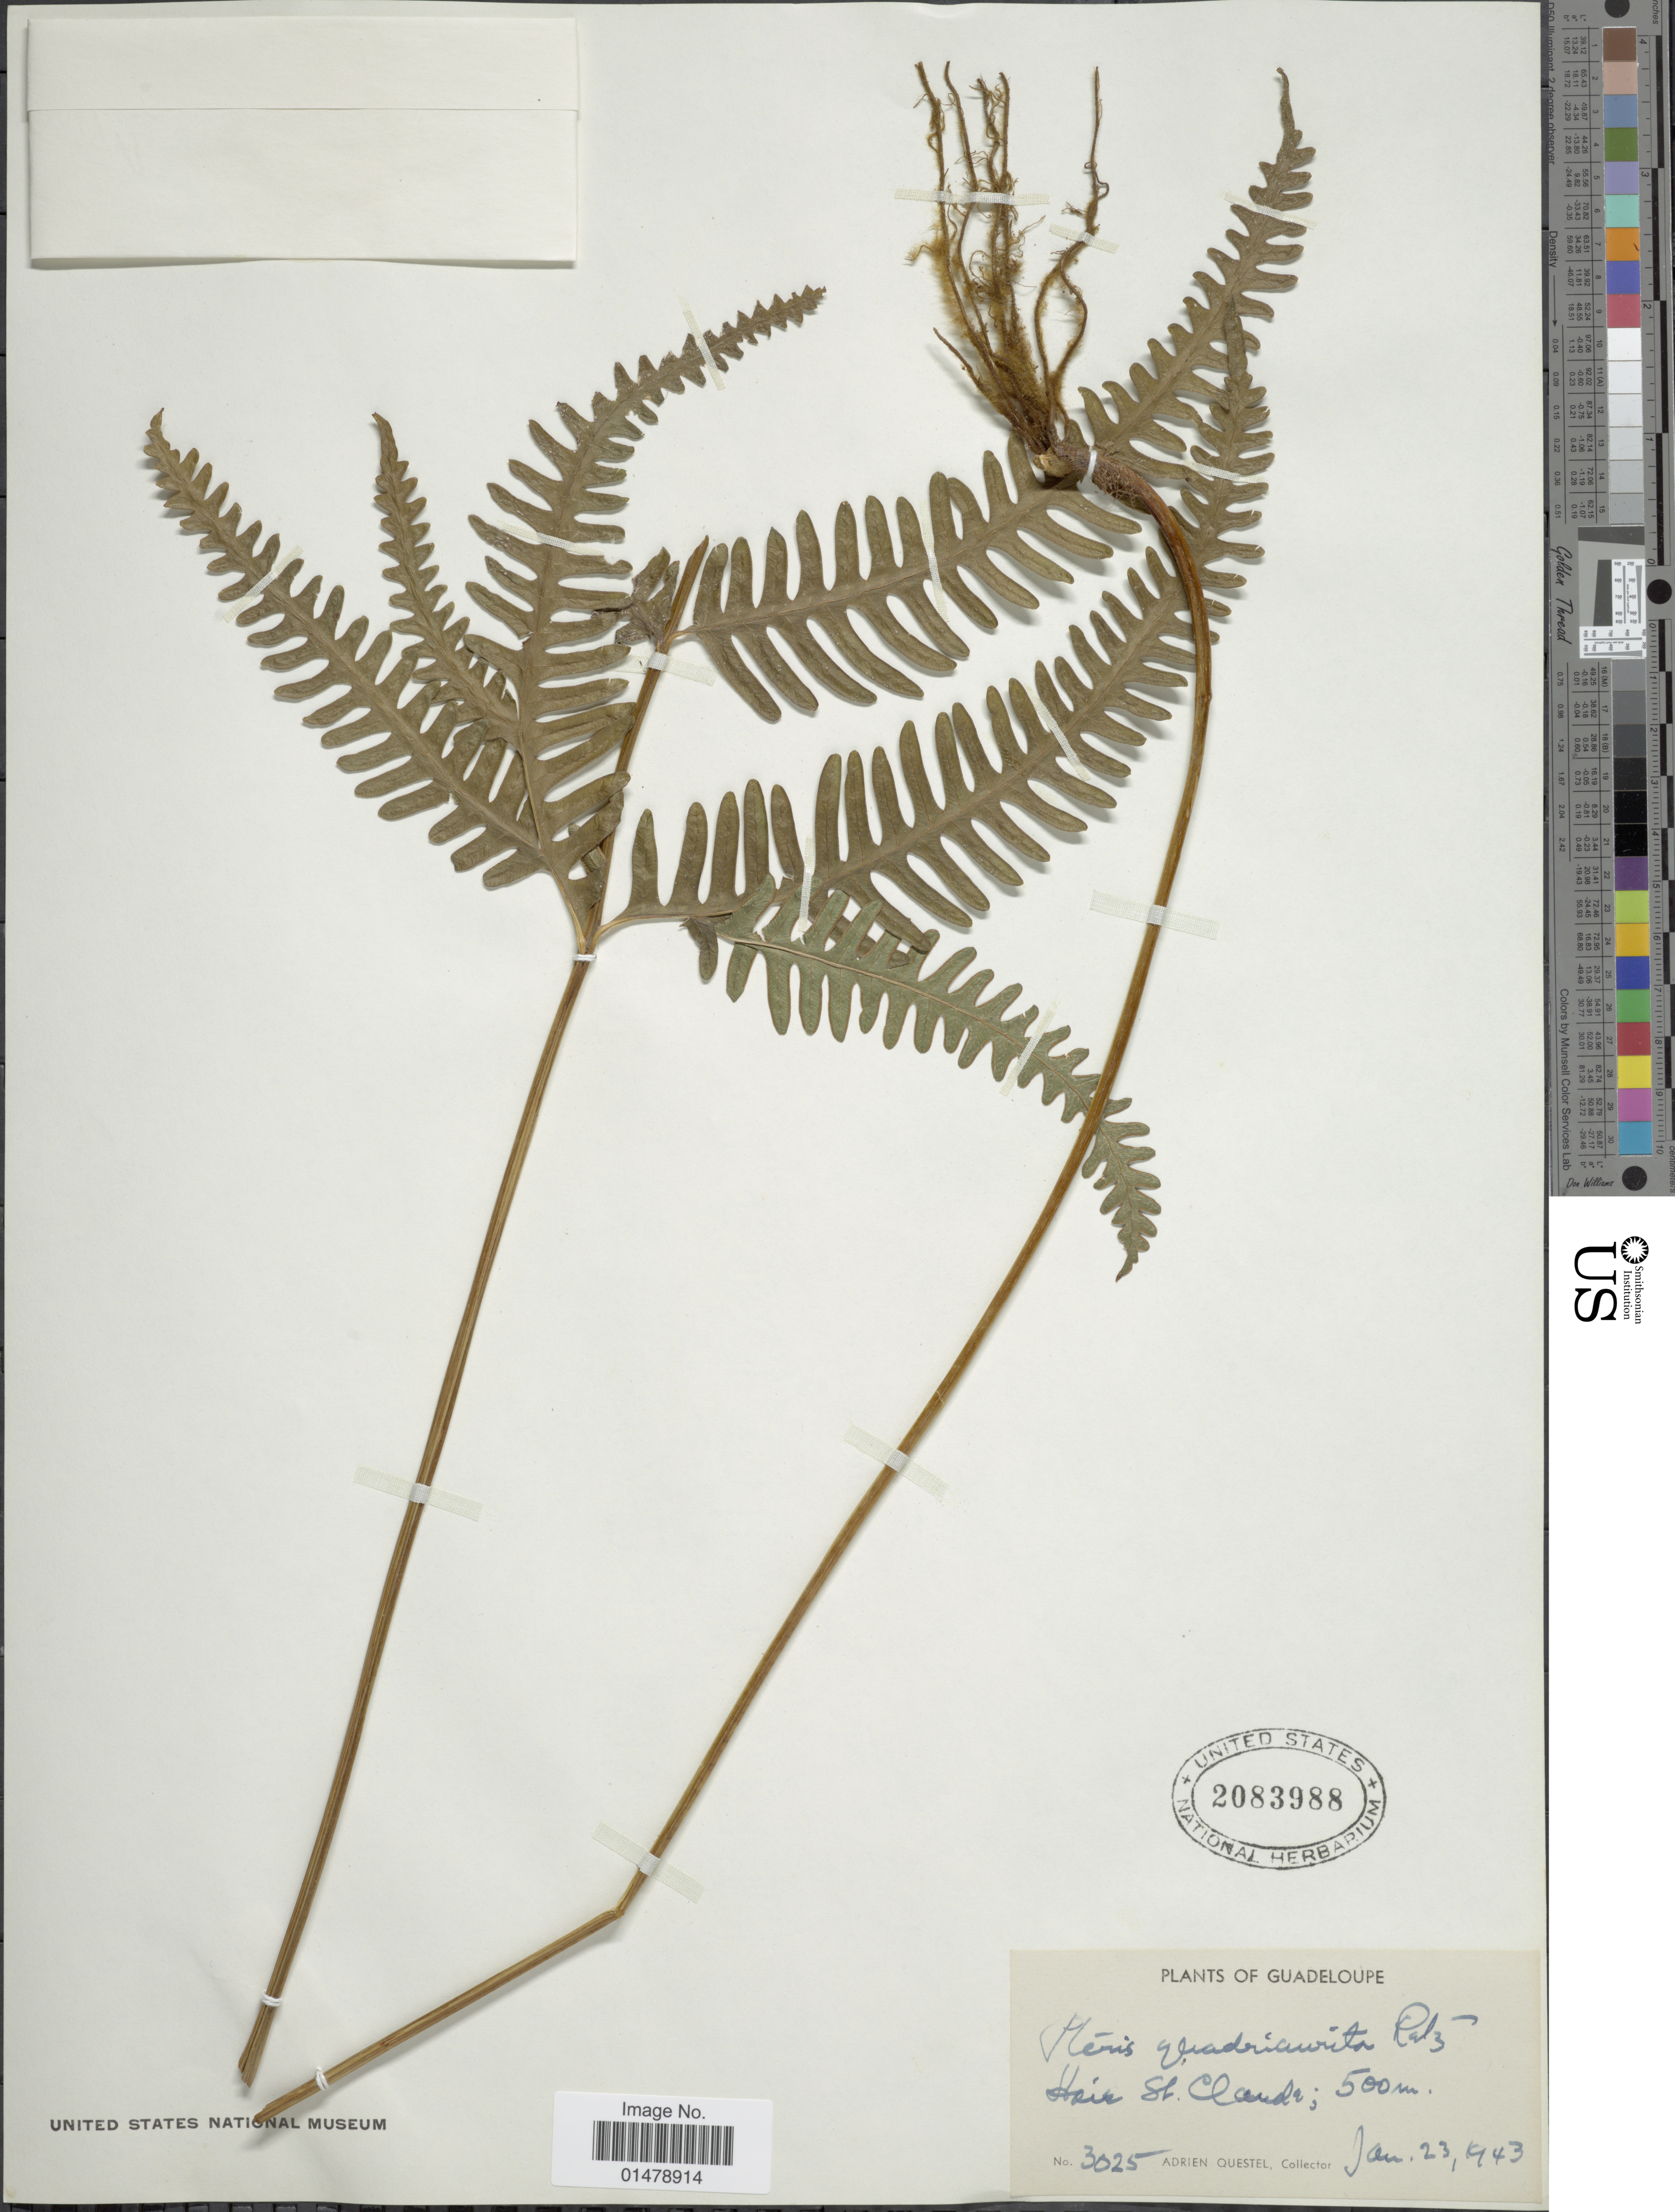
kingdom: Plantae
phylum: Tracheophyta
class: Polypodiopsida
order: Polypodiales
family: Pteridaceae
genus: Pteris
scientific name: Pteris quadriaurita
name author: Retz.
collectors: A. Questel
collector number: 3025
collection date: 1943-01-23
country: Guadeloupe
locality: Stair St. Claude.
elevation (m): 500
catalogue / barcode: US 2083988